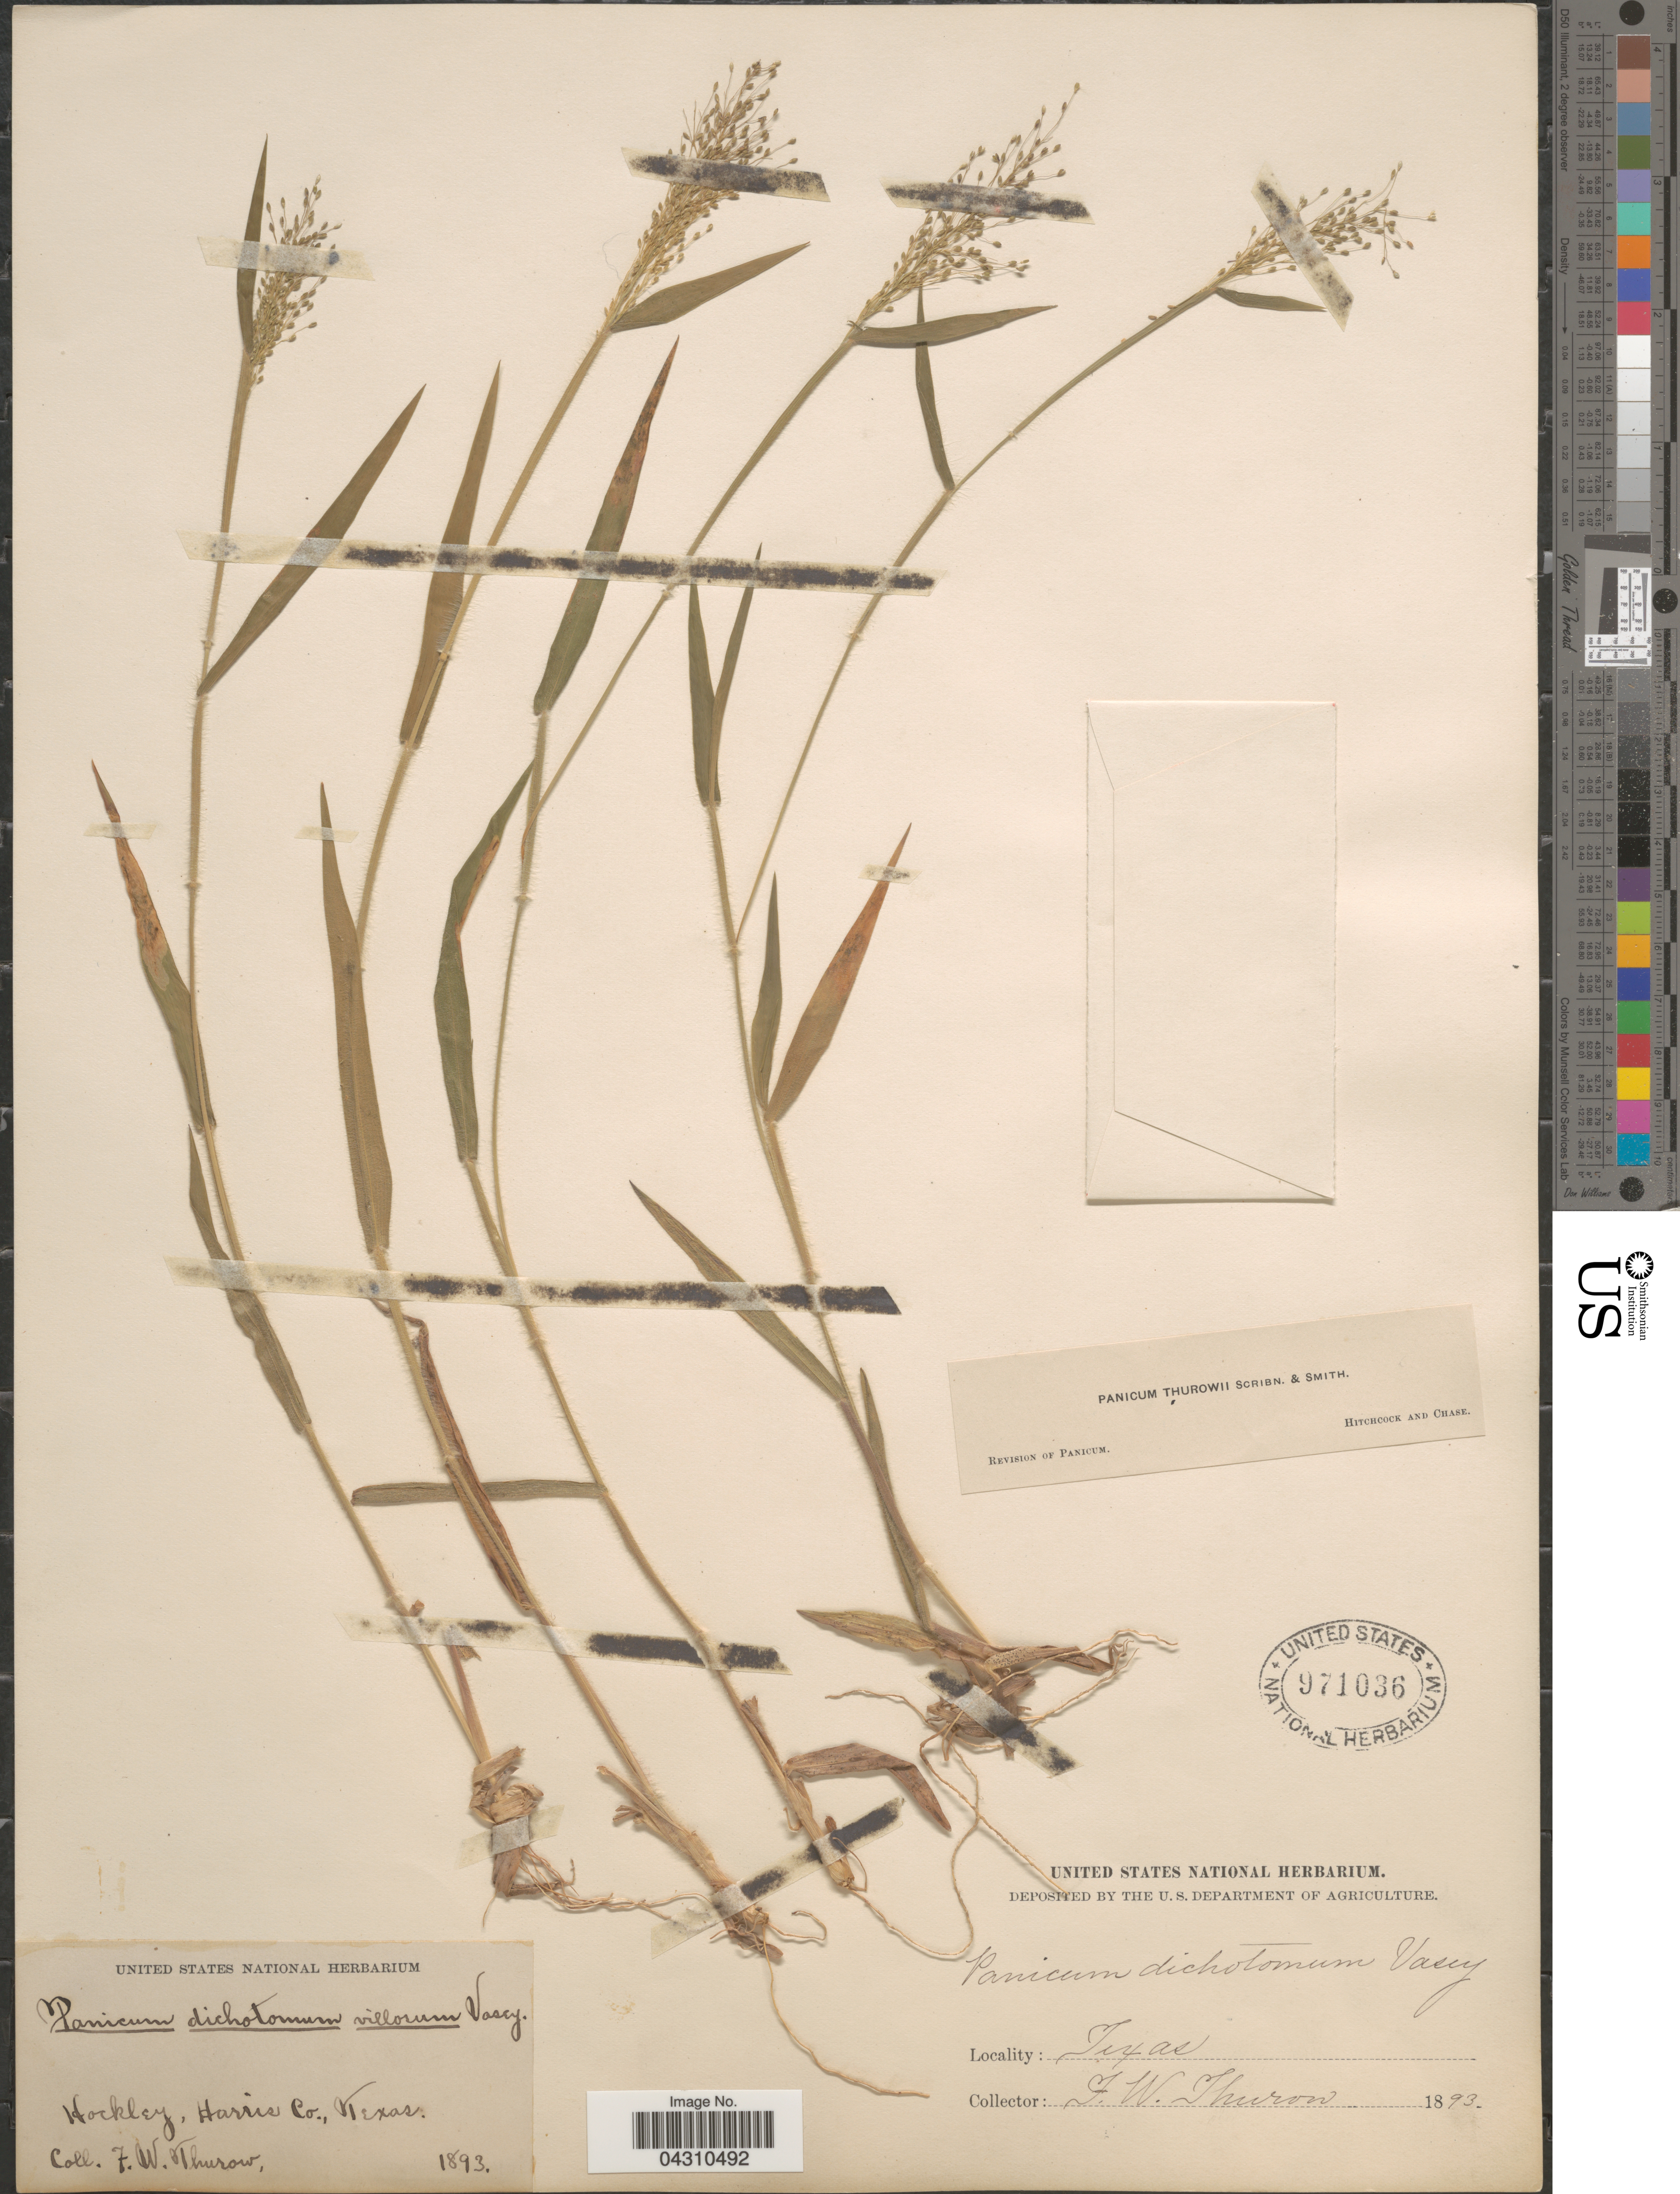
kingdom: Plantae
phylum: Tracheophyta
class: Liliopsida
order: Poales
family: Poaceae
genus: Dichanthelium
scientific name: Dichanthelium acuminatum var. acuminatum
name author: (Sw.) Gould & C.A. Clark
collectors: F. W. Thurow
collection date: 1893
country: United States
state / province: Texas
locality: Hockley, Harris Co.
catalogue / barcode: US 971036